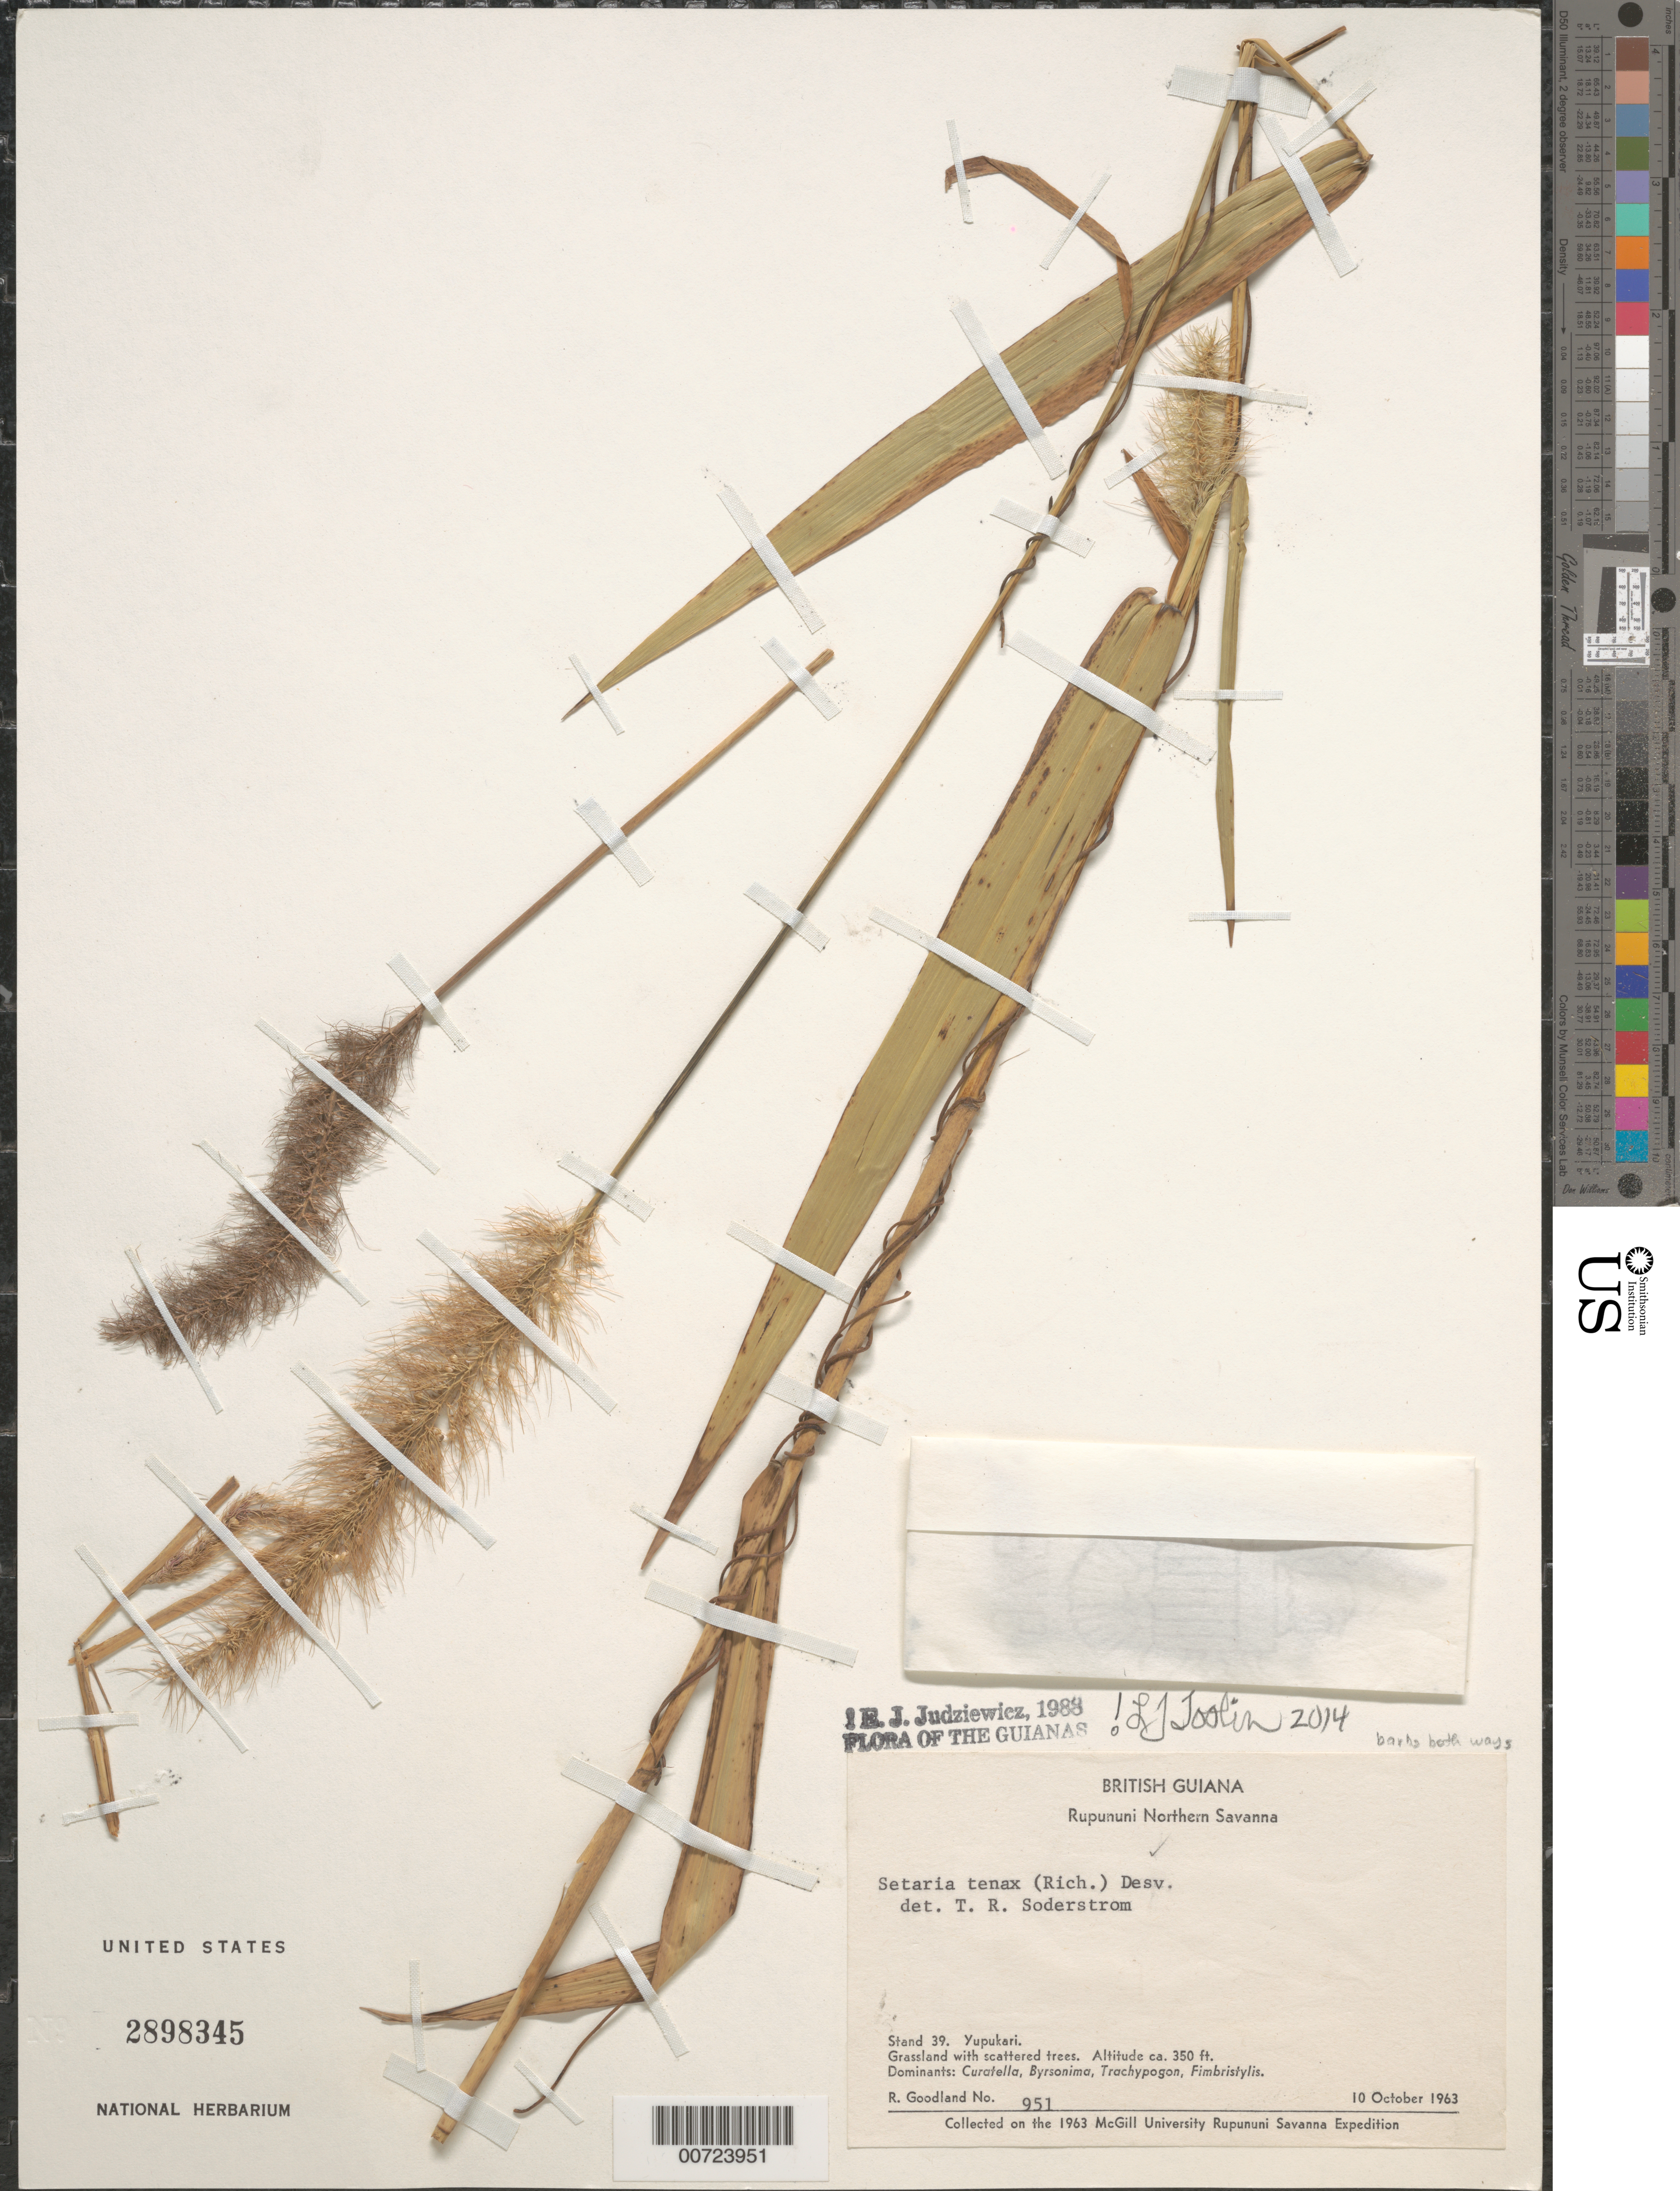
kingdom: Plantae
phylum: Tracheophyta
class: Liliopsida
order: Poales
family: Poaceae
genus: Setaria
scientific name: Setaria tenax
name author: (Rich.) Desv.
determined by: Toolin, L. J.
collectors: R. Goodland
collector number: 951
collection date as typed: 10-Oct-63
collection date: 1963-10-10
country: Guyana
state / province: U. Takutu-U. Essequibo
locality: Rupununi Northern Savanna, Yupukari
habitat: Grassland with scattered trees. Dominants: Curatella, Byrsonima, Trachypogon, Fimbristylis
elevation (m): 107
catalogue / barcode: US 2898345